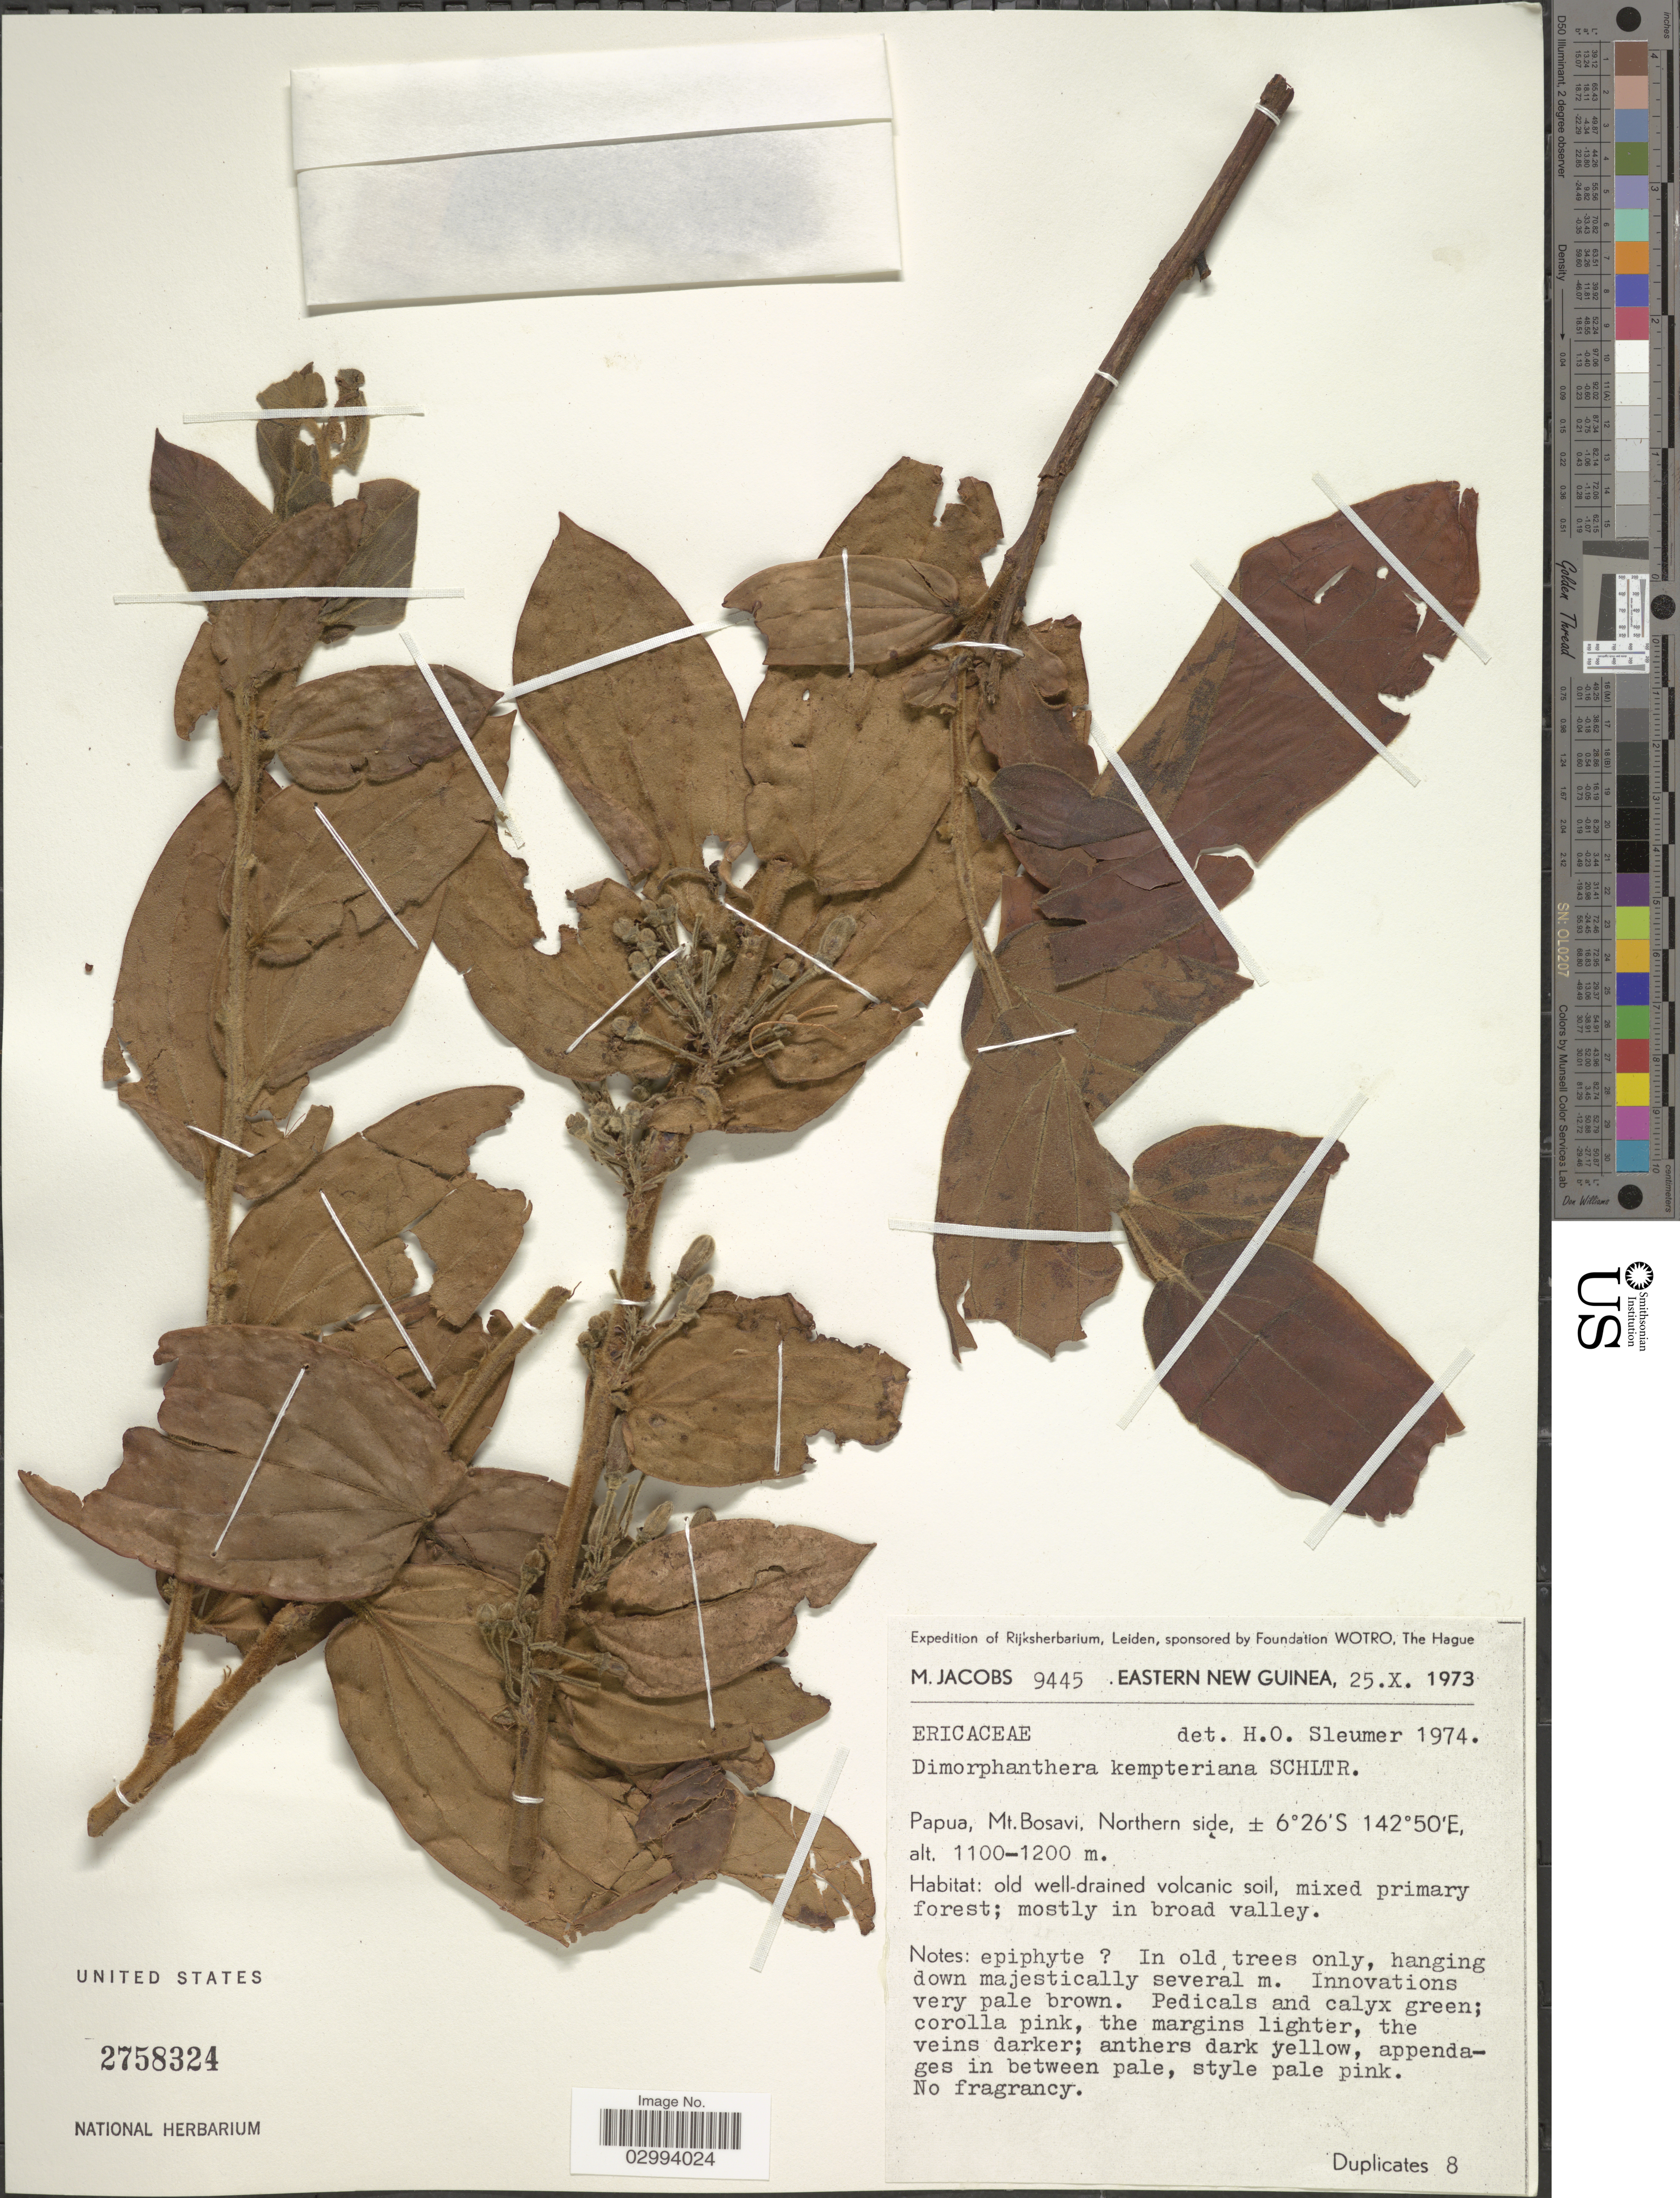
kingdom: Plantae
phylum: Tracheophyta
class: Magnoliopsida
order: Ericales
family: Ericaceae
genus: Dimorphanthera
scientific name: Dimorphanthera kempteriana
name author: Schltr.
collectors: M. Jacobs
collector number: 9445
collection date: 1973-10-25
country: Papua New Guinea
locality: Eastern New Guinea. Papua, Mt. Bosavi, Northern side.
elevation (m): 1100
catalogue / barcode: US 2758324